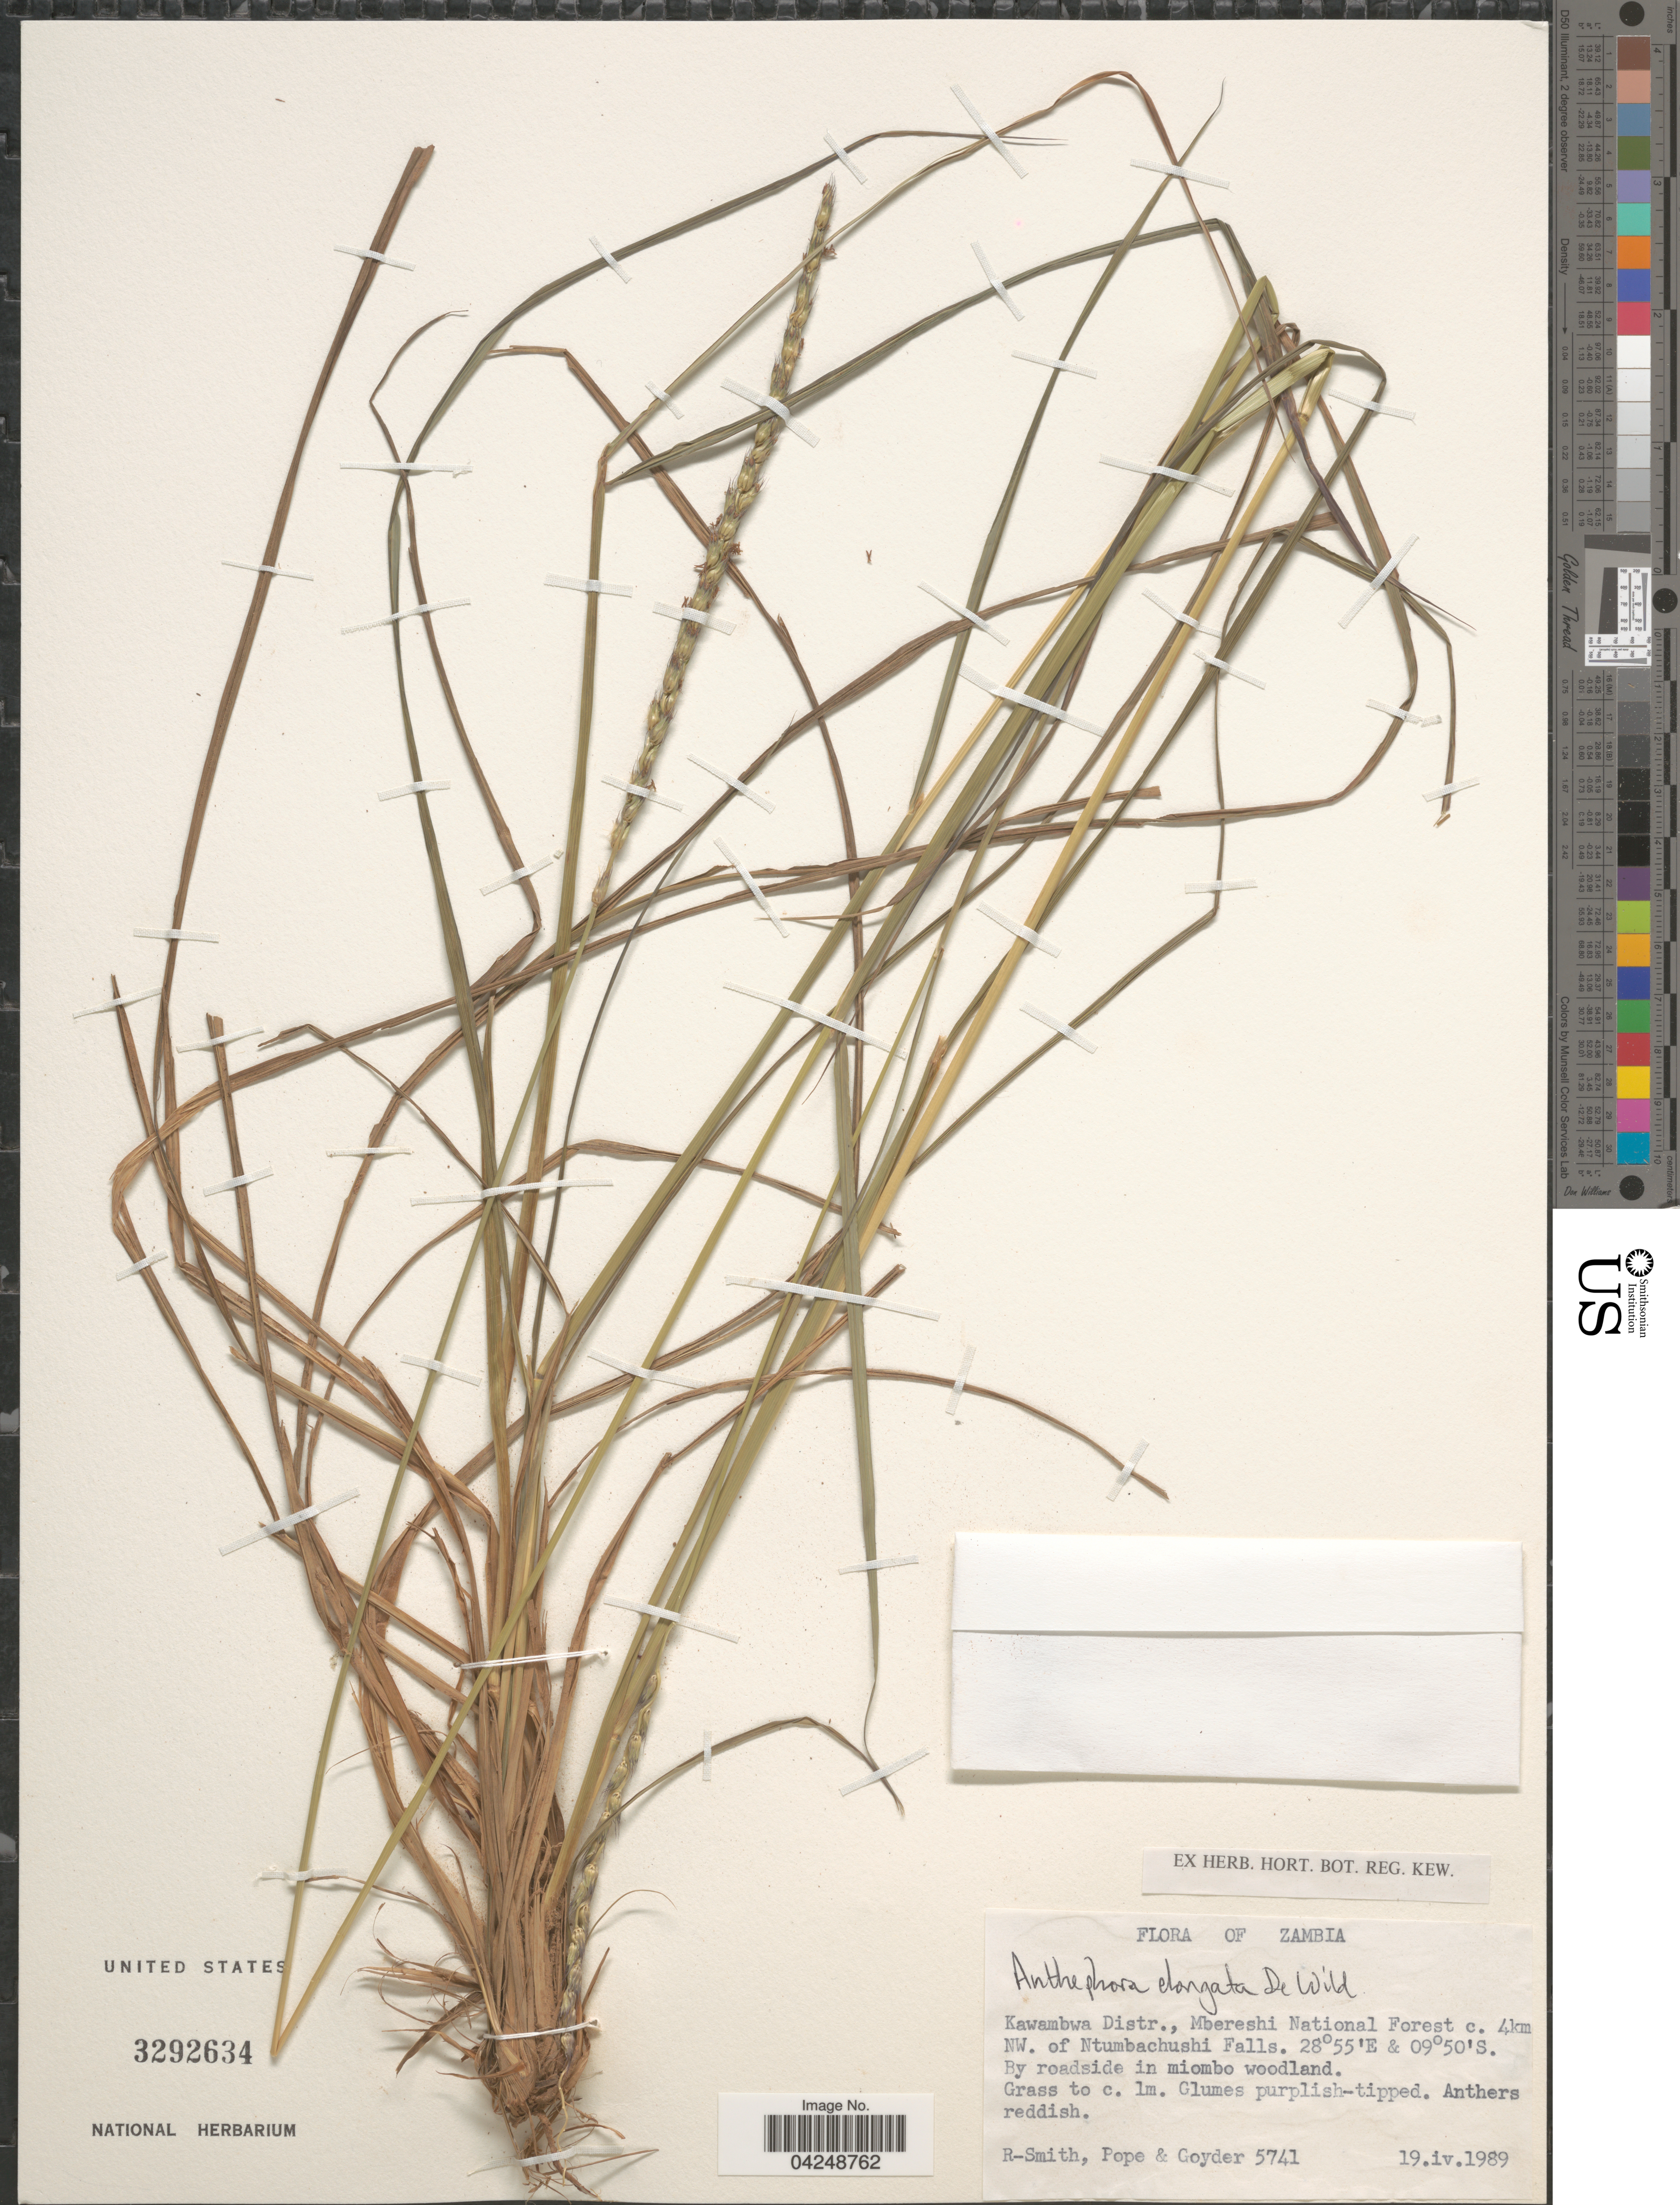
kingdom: Plantae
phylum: Tracheophyta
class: Liliopsida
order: Poales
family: Poaceae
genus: Anthephora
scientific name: Anthephora elongata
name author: De Wild.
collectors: R. Smith, Pope & Goyder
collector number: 5741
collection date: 1989-04-19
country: Zambia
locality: Kawambwa Distr., Mbereshi National Forest c. 4km NW. of Ntumbachushi Falls. By roadside in miombo woodland.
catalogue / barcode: US 3292634